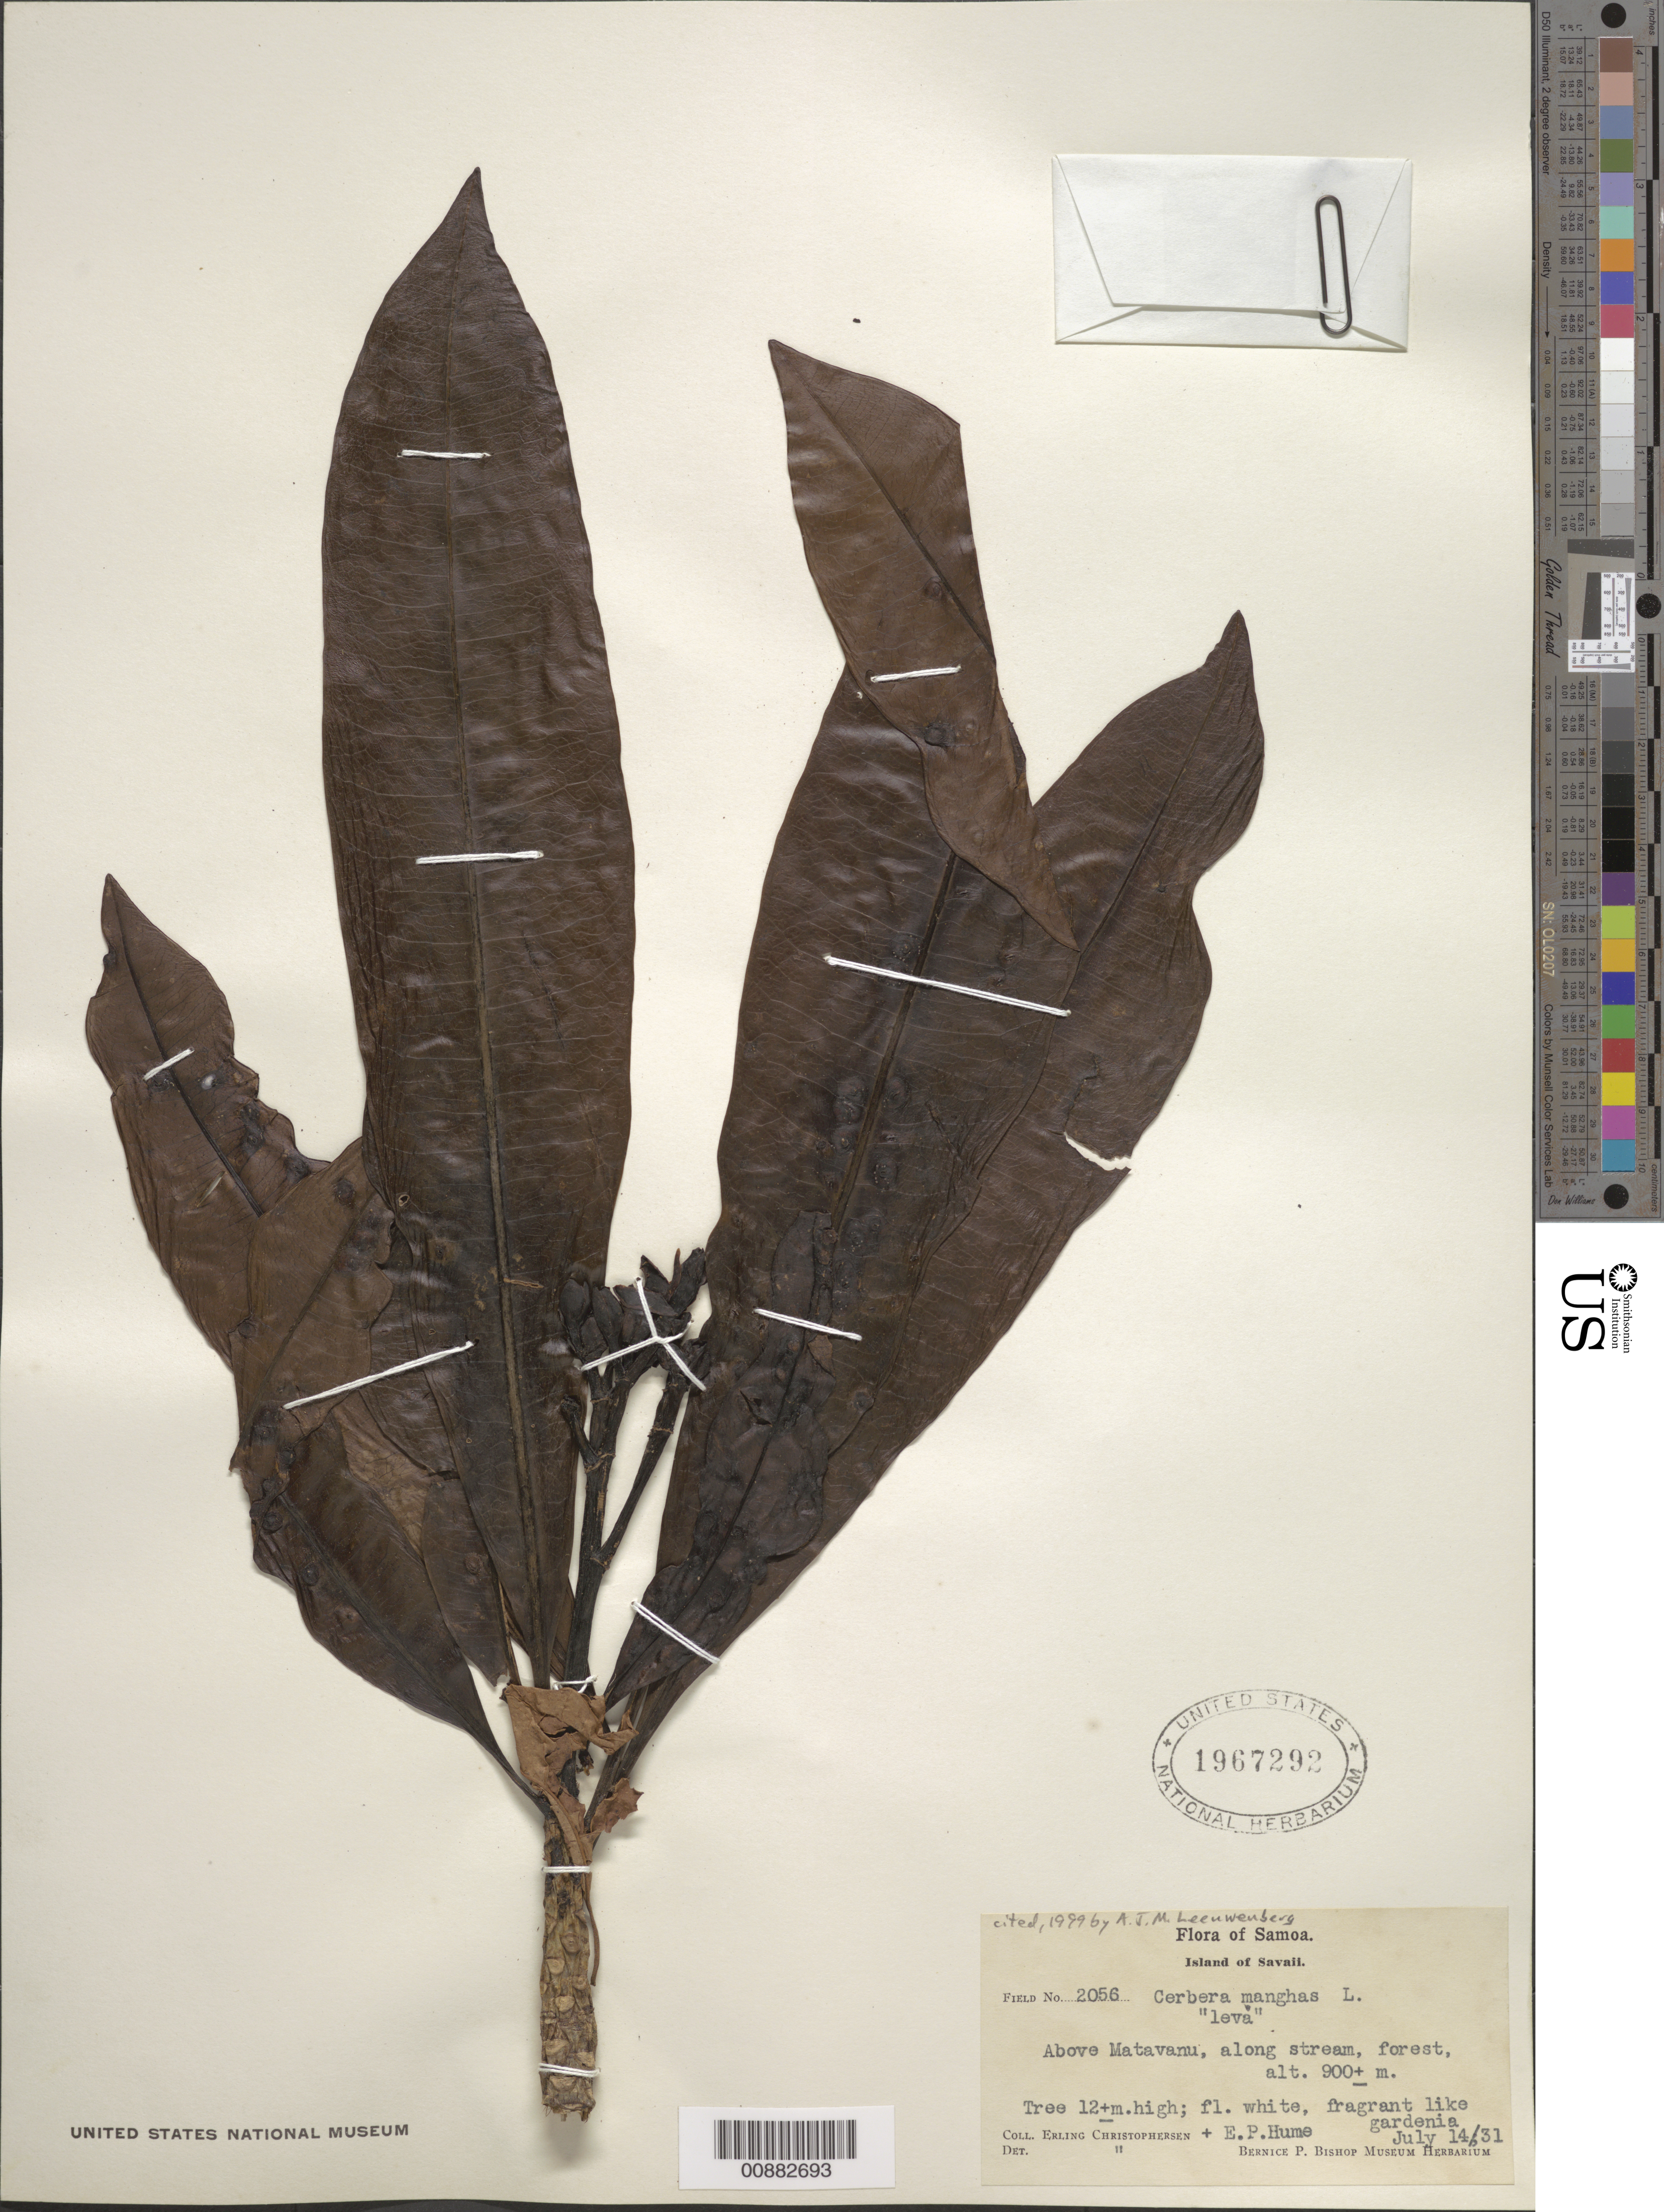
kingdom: Plantae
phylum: Tracheophyta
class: Magnoliopsida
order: Gentianales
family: Apocynaceae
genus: Cerbera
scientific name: Cerbera manghas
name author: L.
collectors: E. Christophersen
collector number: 2056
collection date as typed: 14 Jul 1931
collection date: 1931-07-14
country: Samoa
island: Savai'i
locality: Above Matavanu, along stream, forest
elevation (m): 900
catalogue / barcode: US 1967292